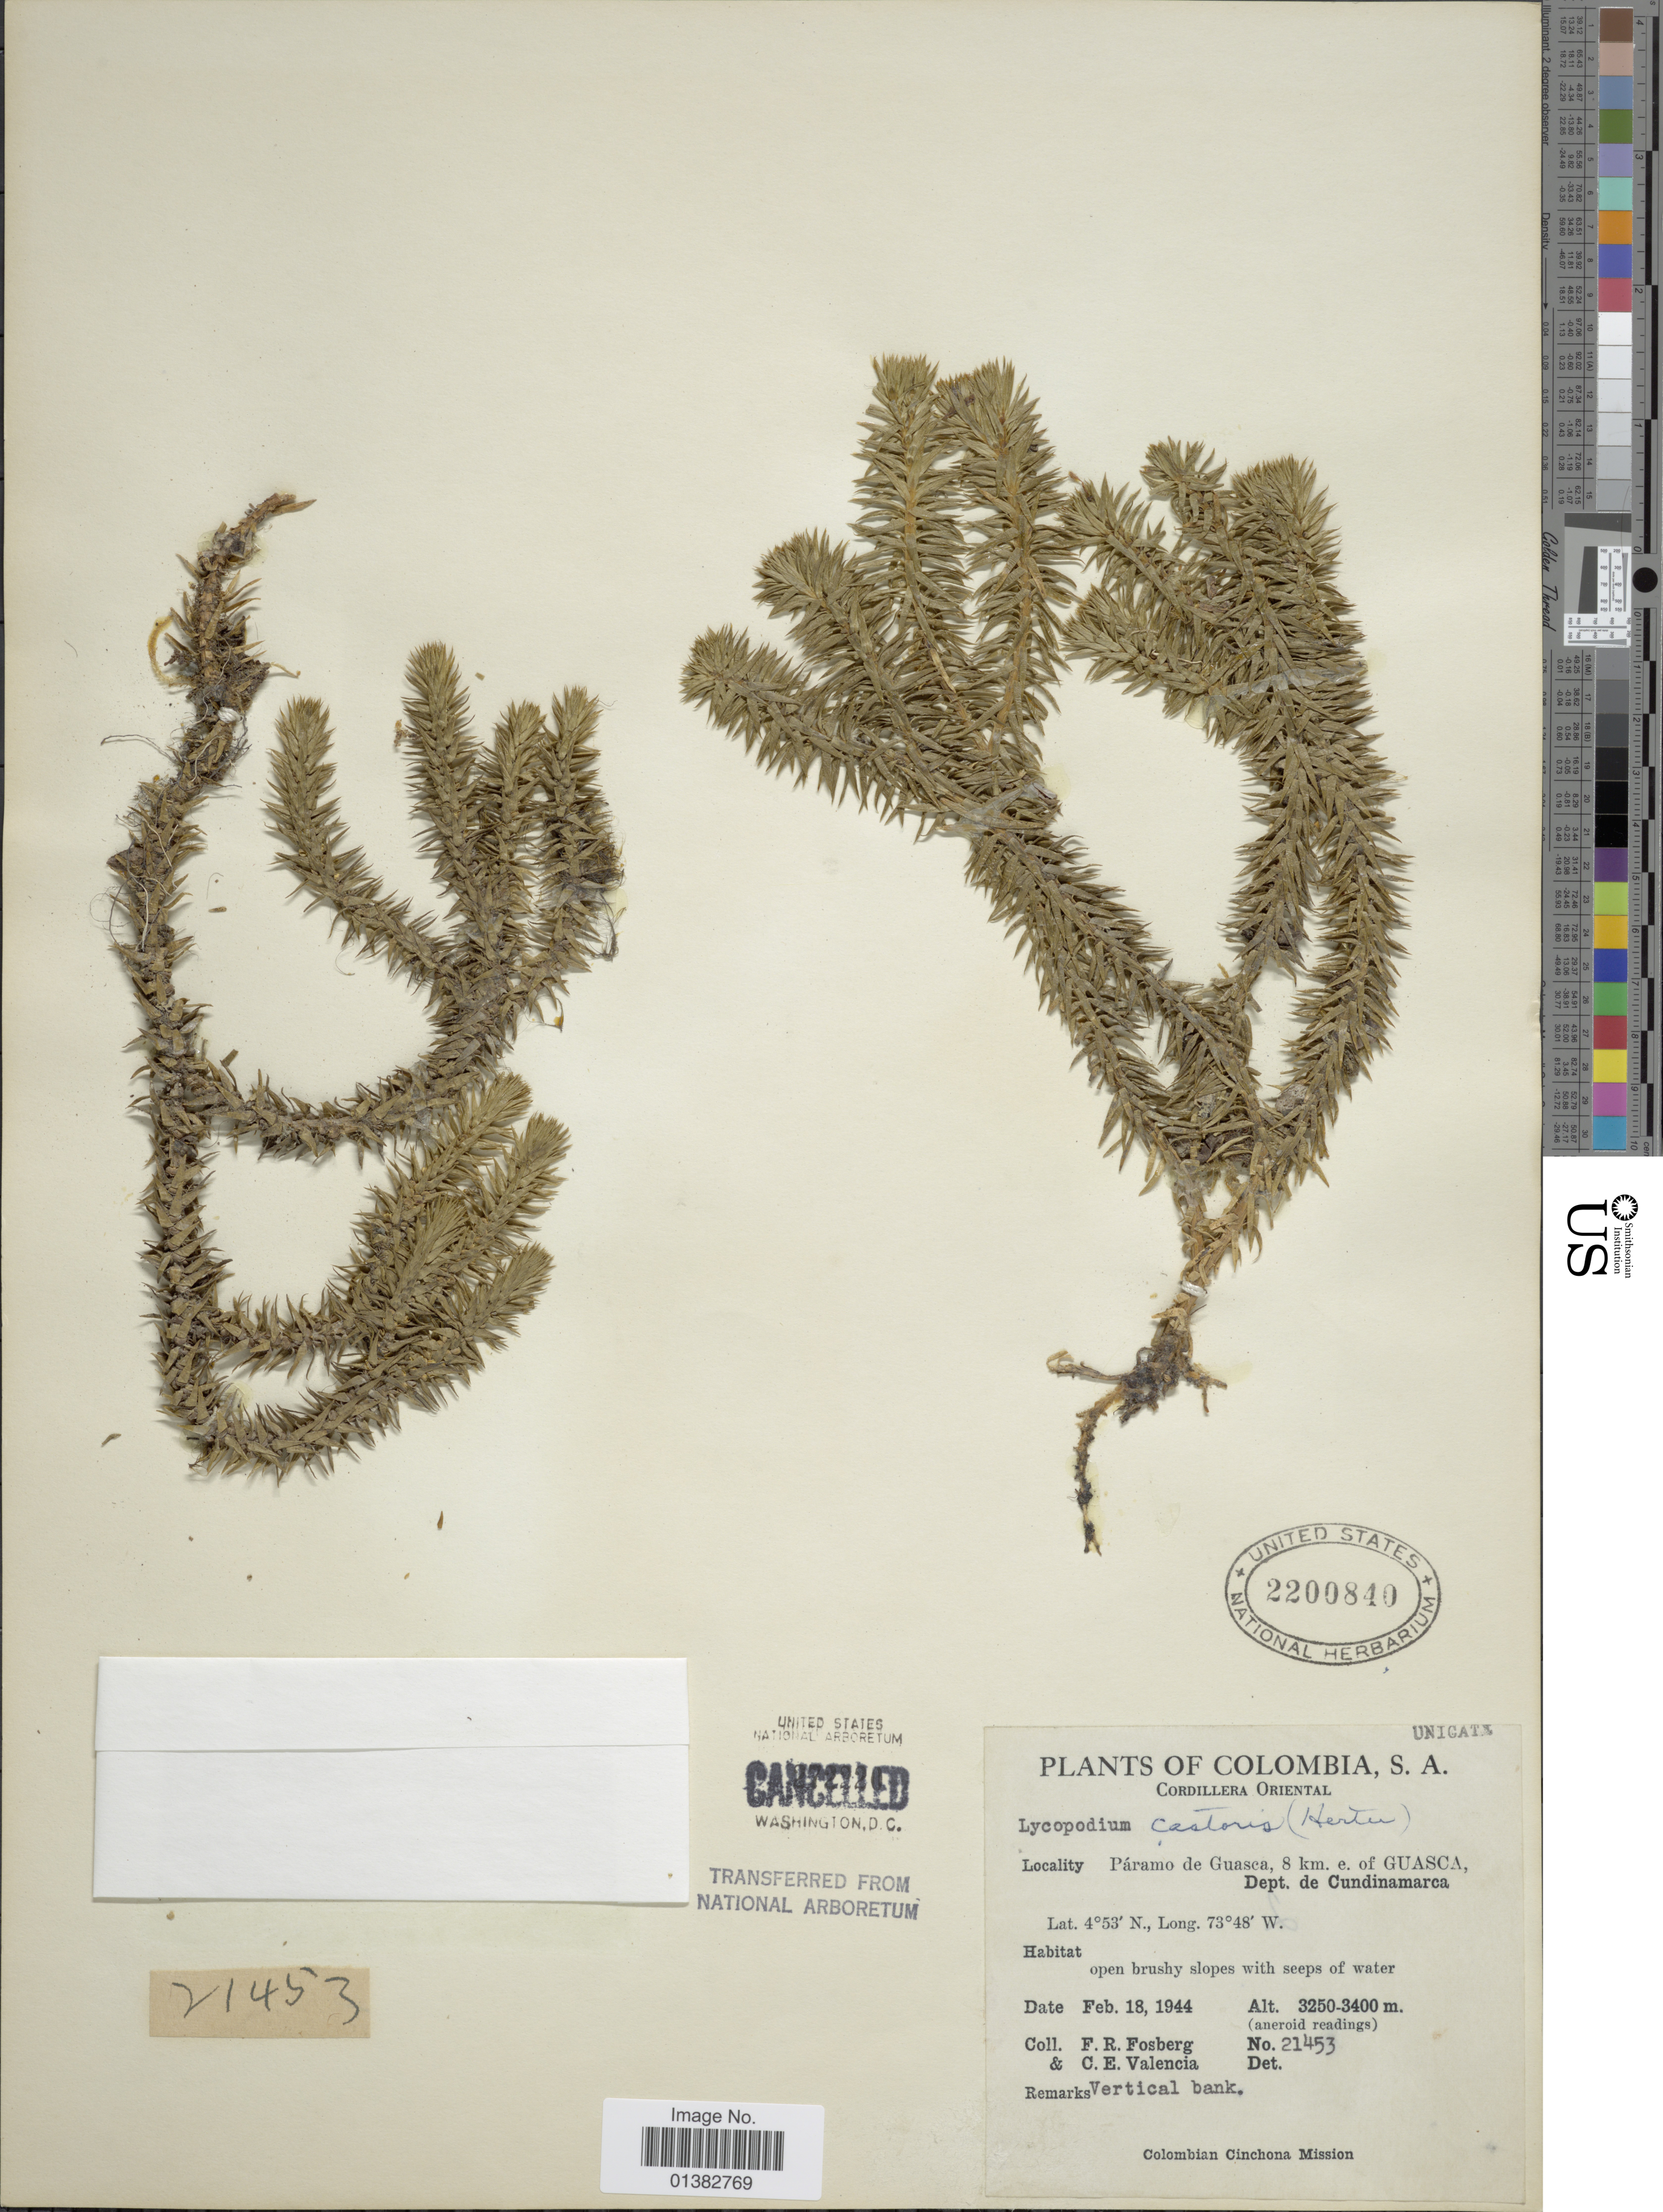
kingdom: Plantae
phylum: Tracheophyta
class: Lycopodiopsida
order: Lycopodiales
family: Lycopodiaceae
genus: Phlegmariurus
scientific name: Phlegmariurus riobambensis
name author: (Nessel) B. Øllg.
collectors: F. R. Fosberg & C. Valencia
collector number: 21453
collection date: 1944-02-18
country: Colombia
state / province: Cundinamarca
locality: Cordillera Oriental, Páramo de Guasca, 8 km. e. of Guasca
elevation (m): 3250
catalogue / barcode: US 2200840